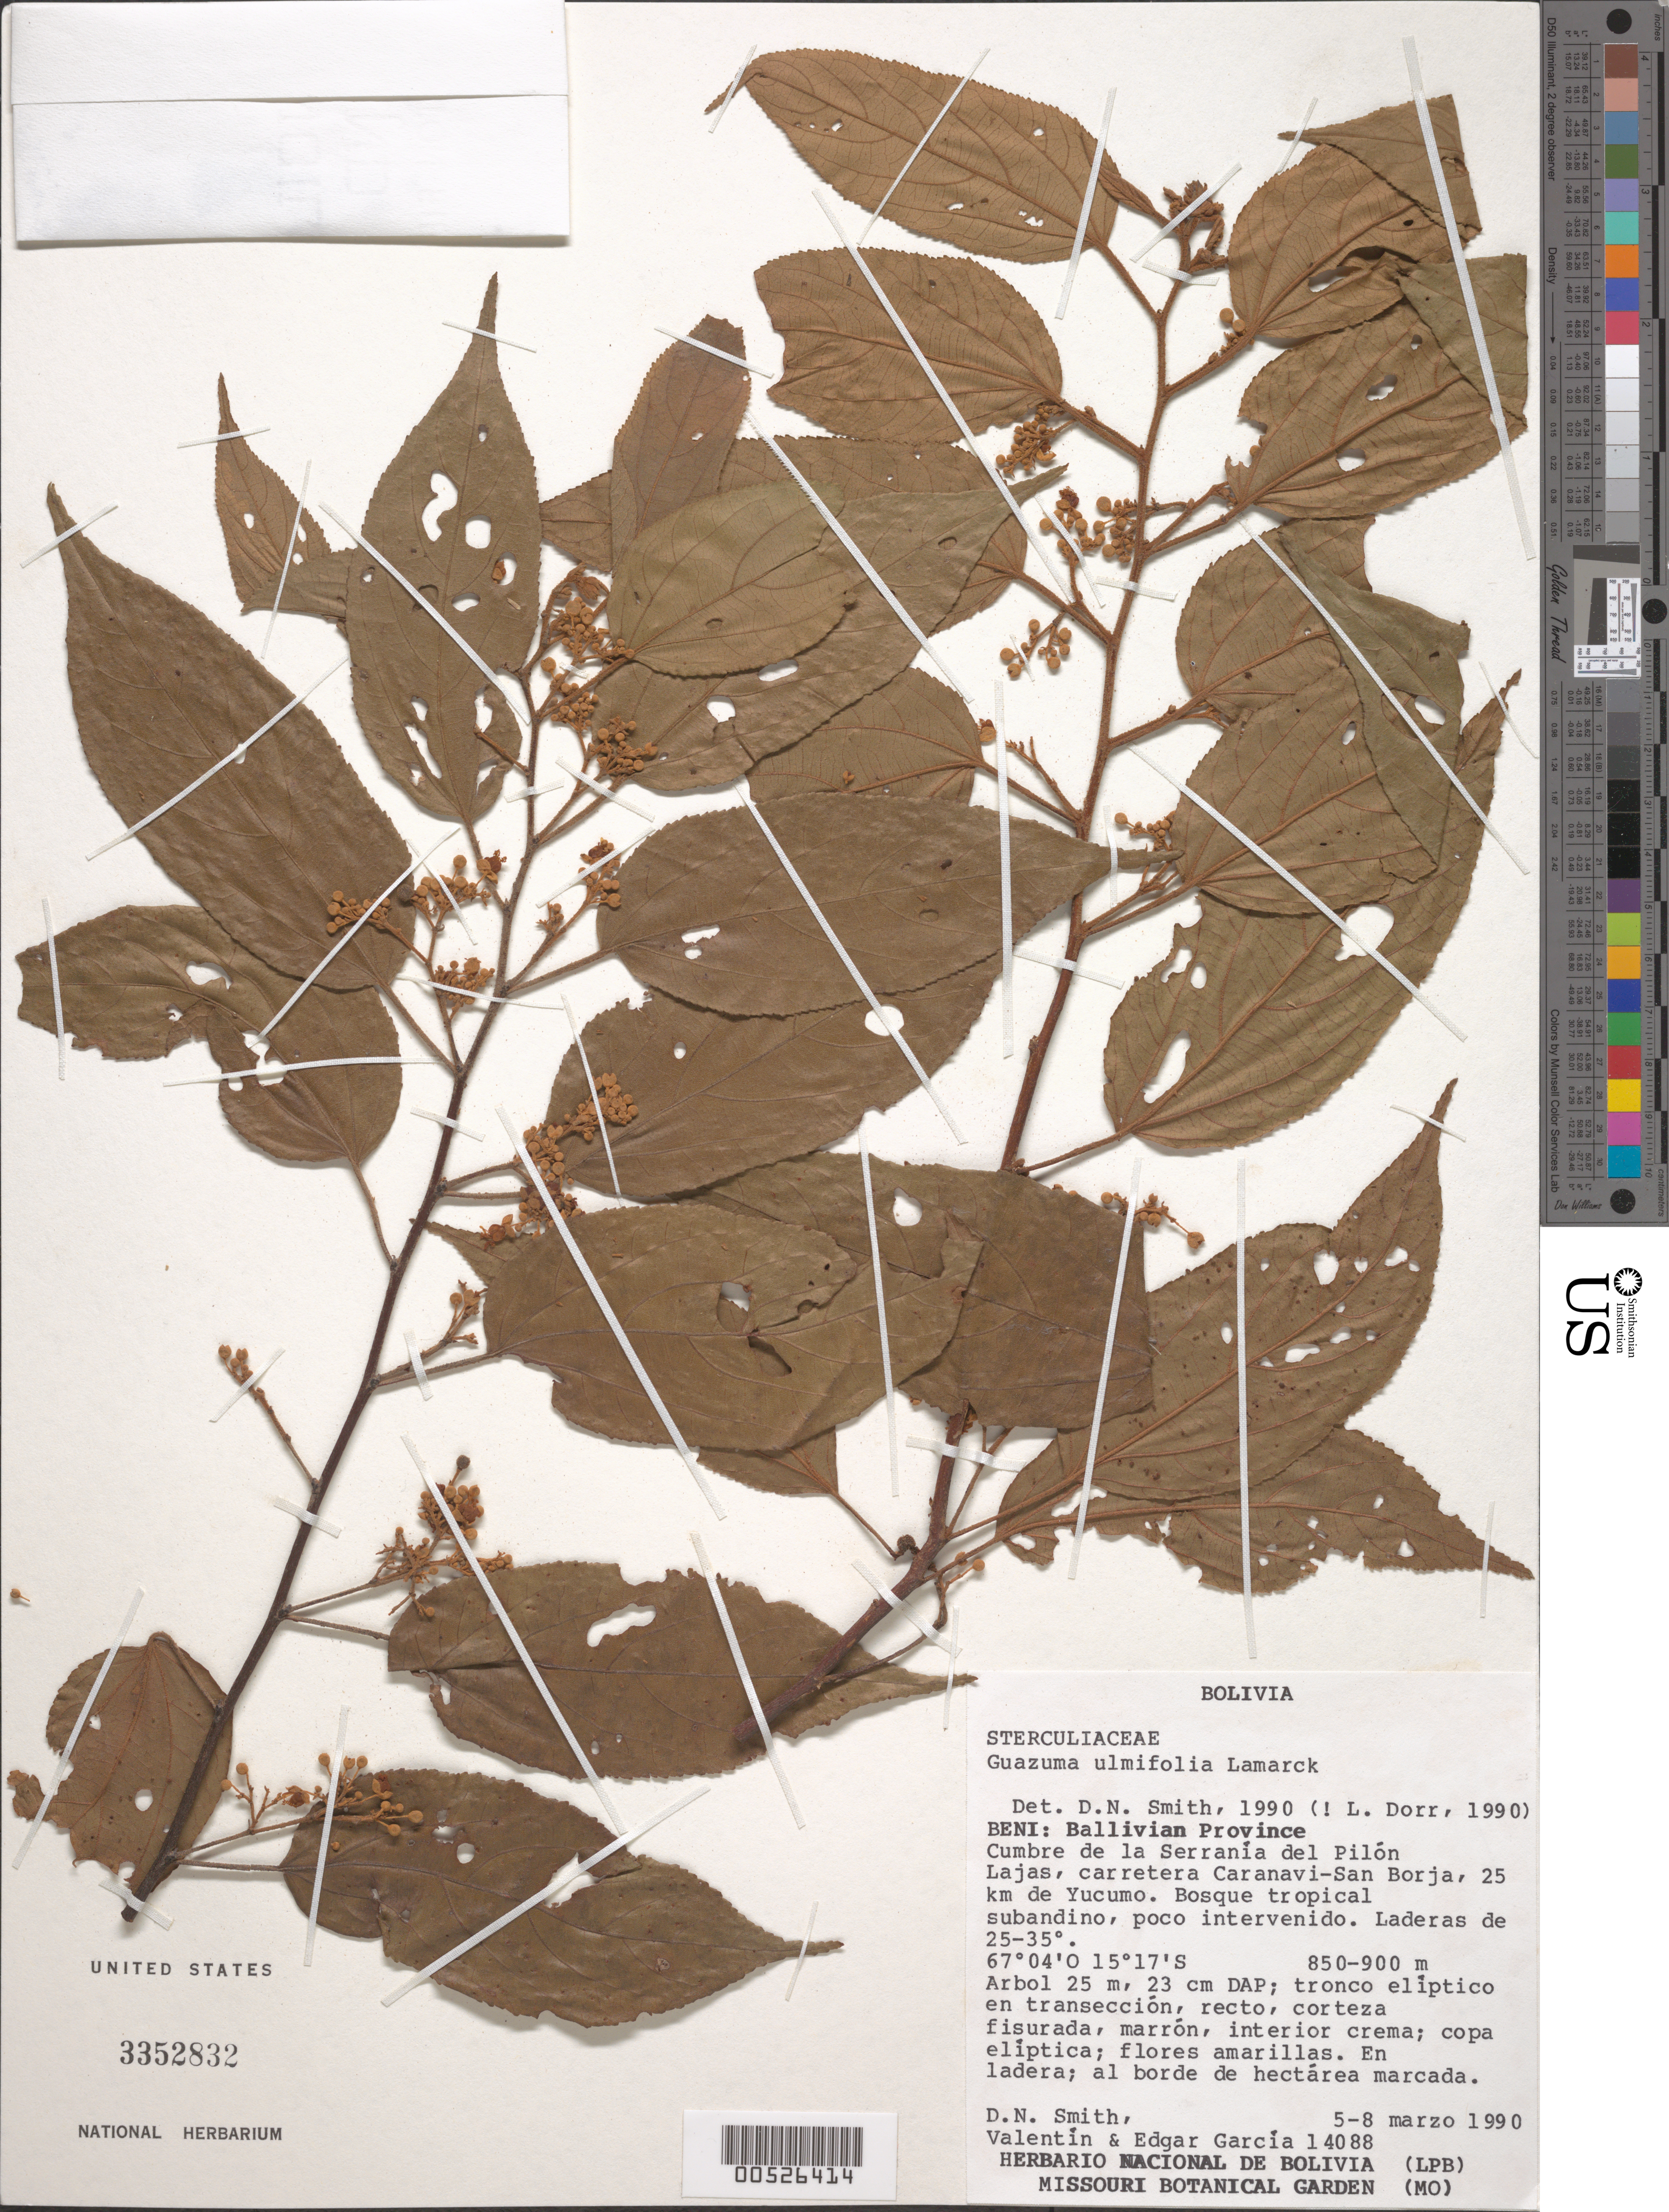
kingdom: Plantae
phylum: Tracheophyta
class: Magnoliopsida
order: Malvales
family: Malvaceae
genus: Guazuma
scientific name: Guazuma ulmifolia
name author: Lam.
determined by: Smith, D. N.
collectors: D. Smith, -. Valentin & E. García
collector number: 14088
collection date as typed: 05 Mar 1990 to 08 Mar 1990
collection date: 1990-03-05/1990-03-08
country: Bolivia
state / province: Beni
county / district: General José Ballivián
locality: Cumbe de la Serranía del Pilón Lajas, Carretera Caranavi - San Borja, 25 km de Yucumo.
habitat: Bosque tropical subandino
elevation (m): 850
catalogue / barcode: US 3352832